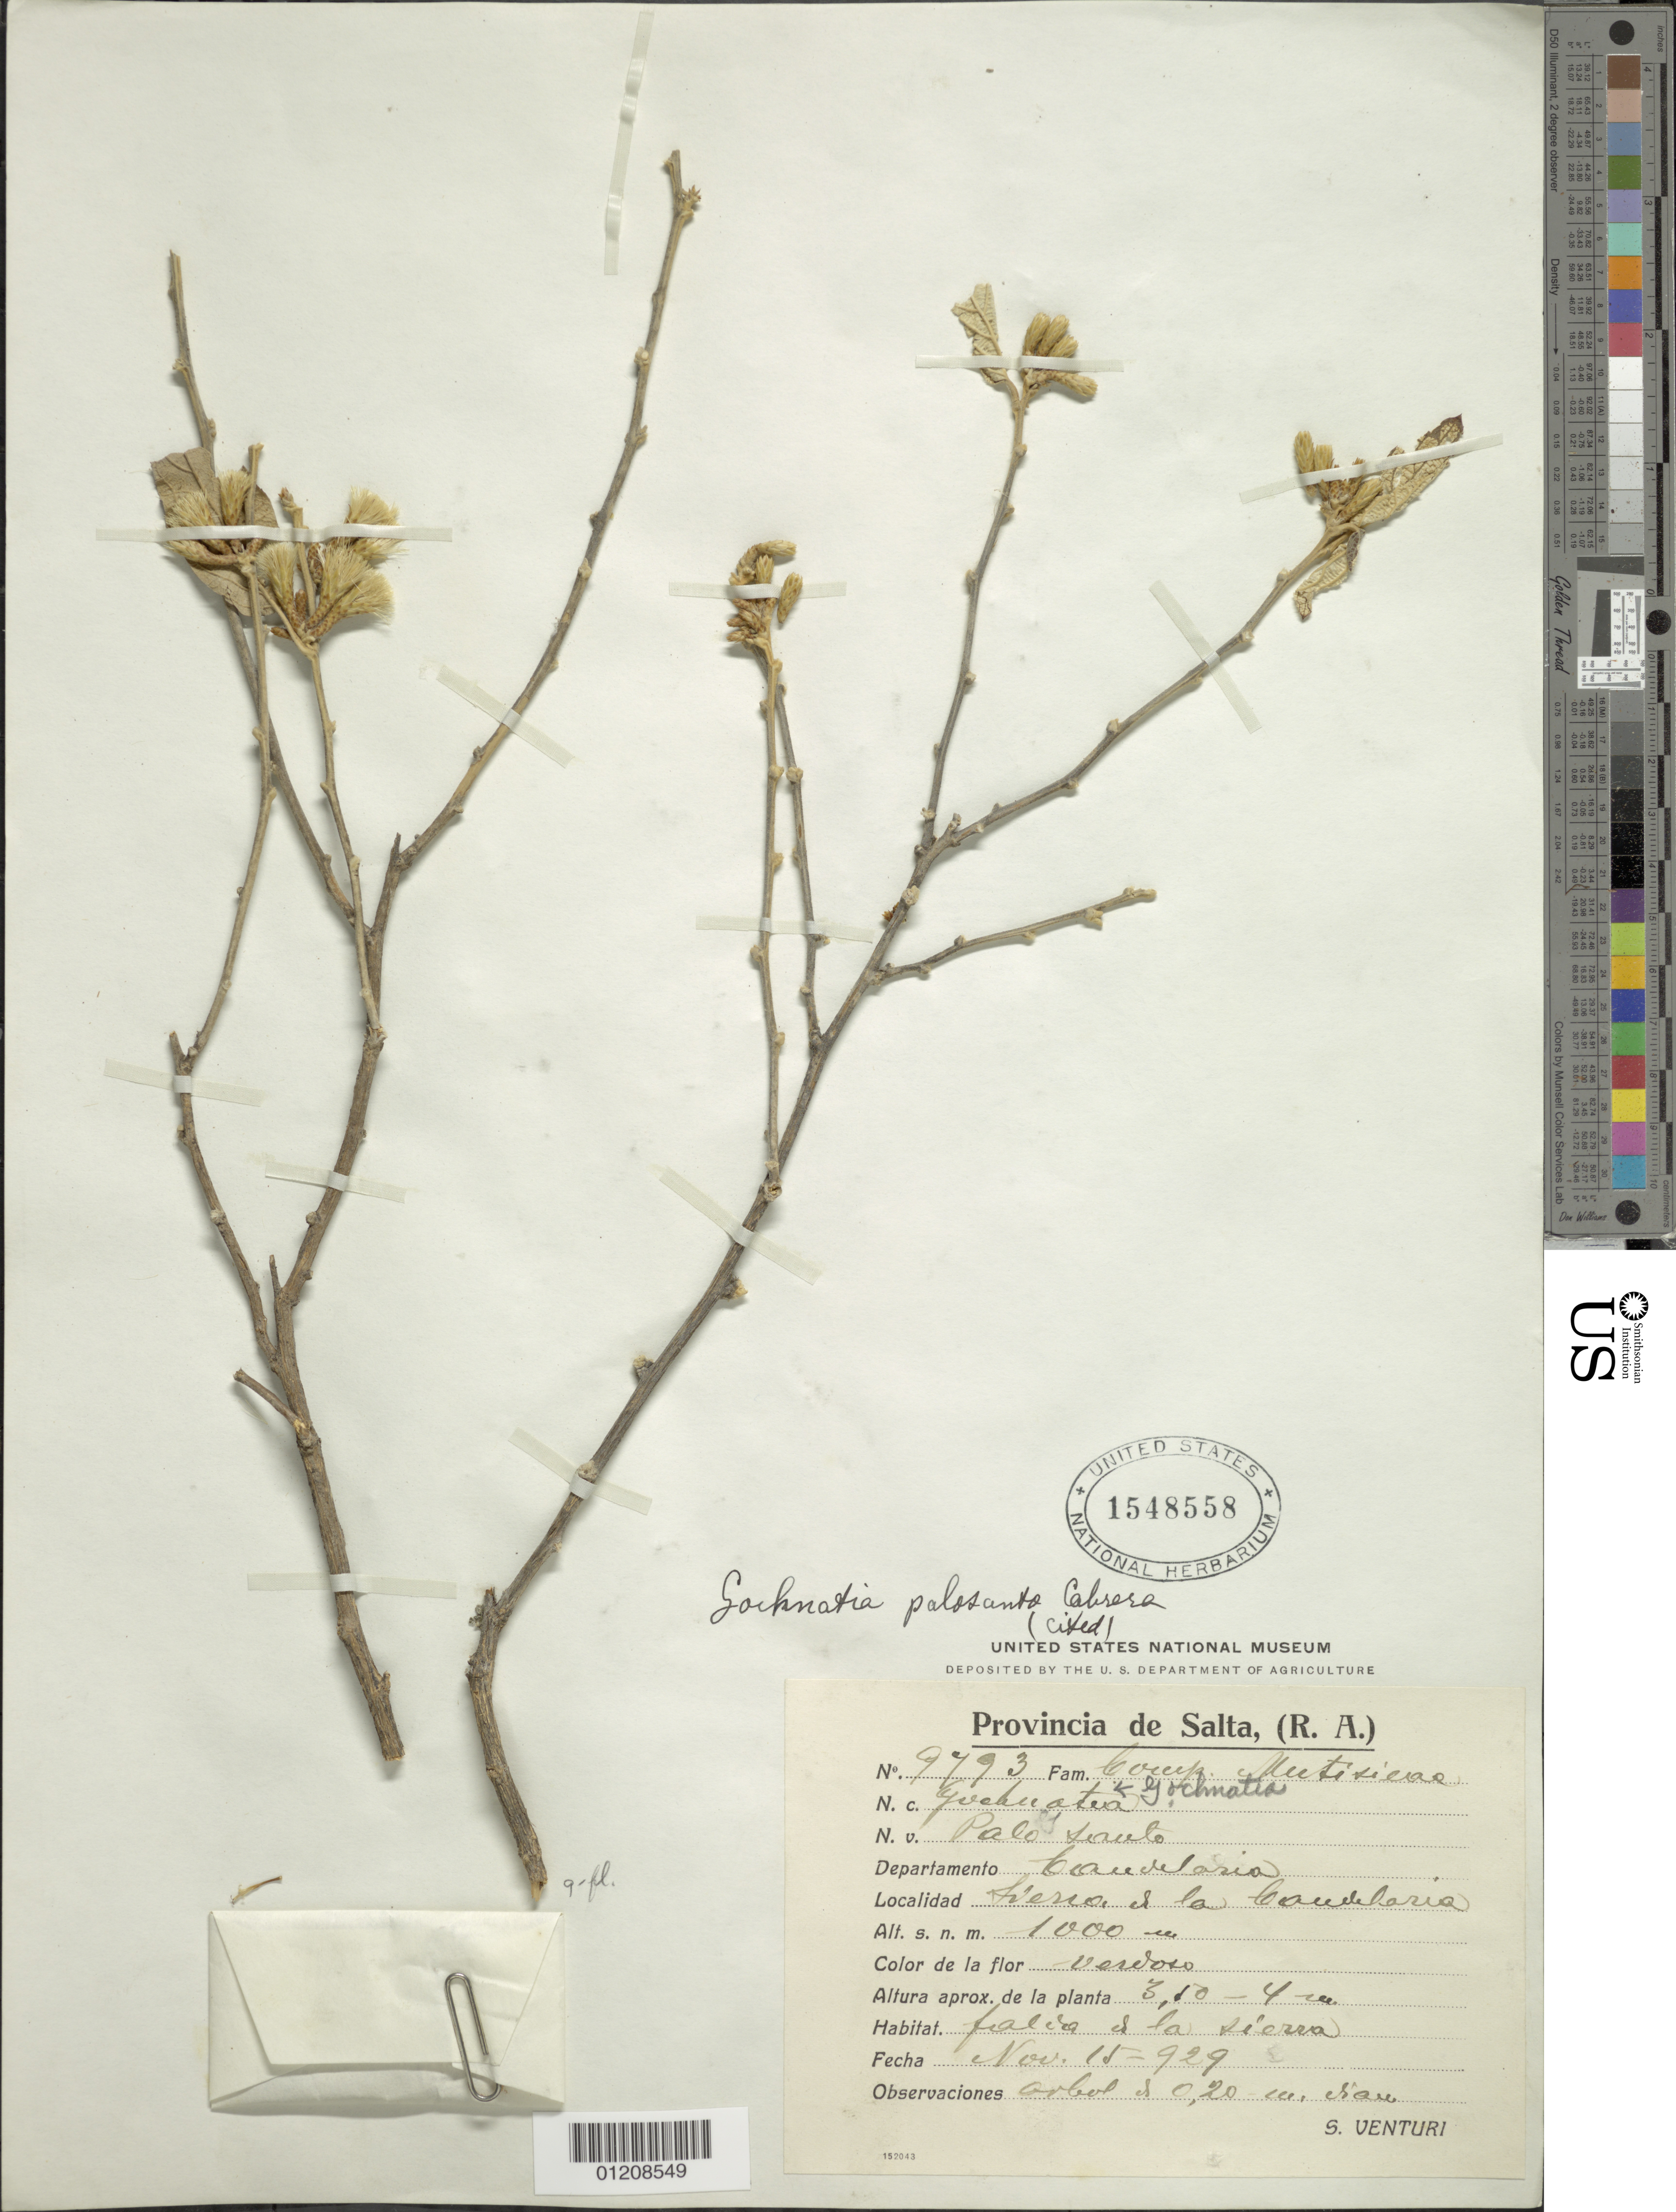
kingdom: Plantae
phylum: Tracheophyta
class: Magnoliopsida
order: Asterales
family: Asteraceae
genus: Gochnatia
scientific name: Gochnatia palosanto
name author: Cabrera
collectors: S. Venturi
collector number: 9793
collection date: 1929-11-15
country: Argentina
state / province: Salta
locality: Sierio et la Caudelaria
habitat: falda et al sierra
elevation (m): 1000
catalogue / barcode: US 1548558